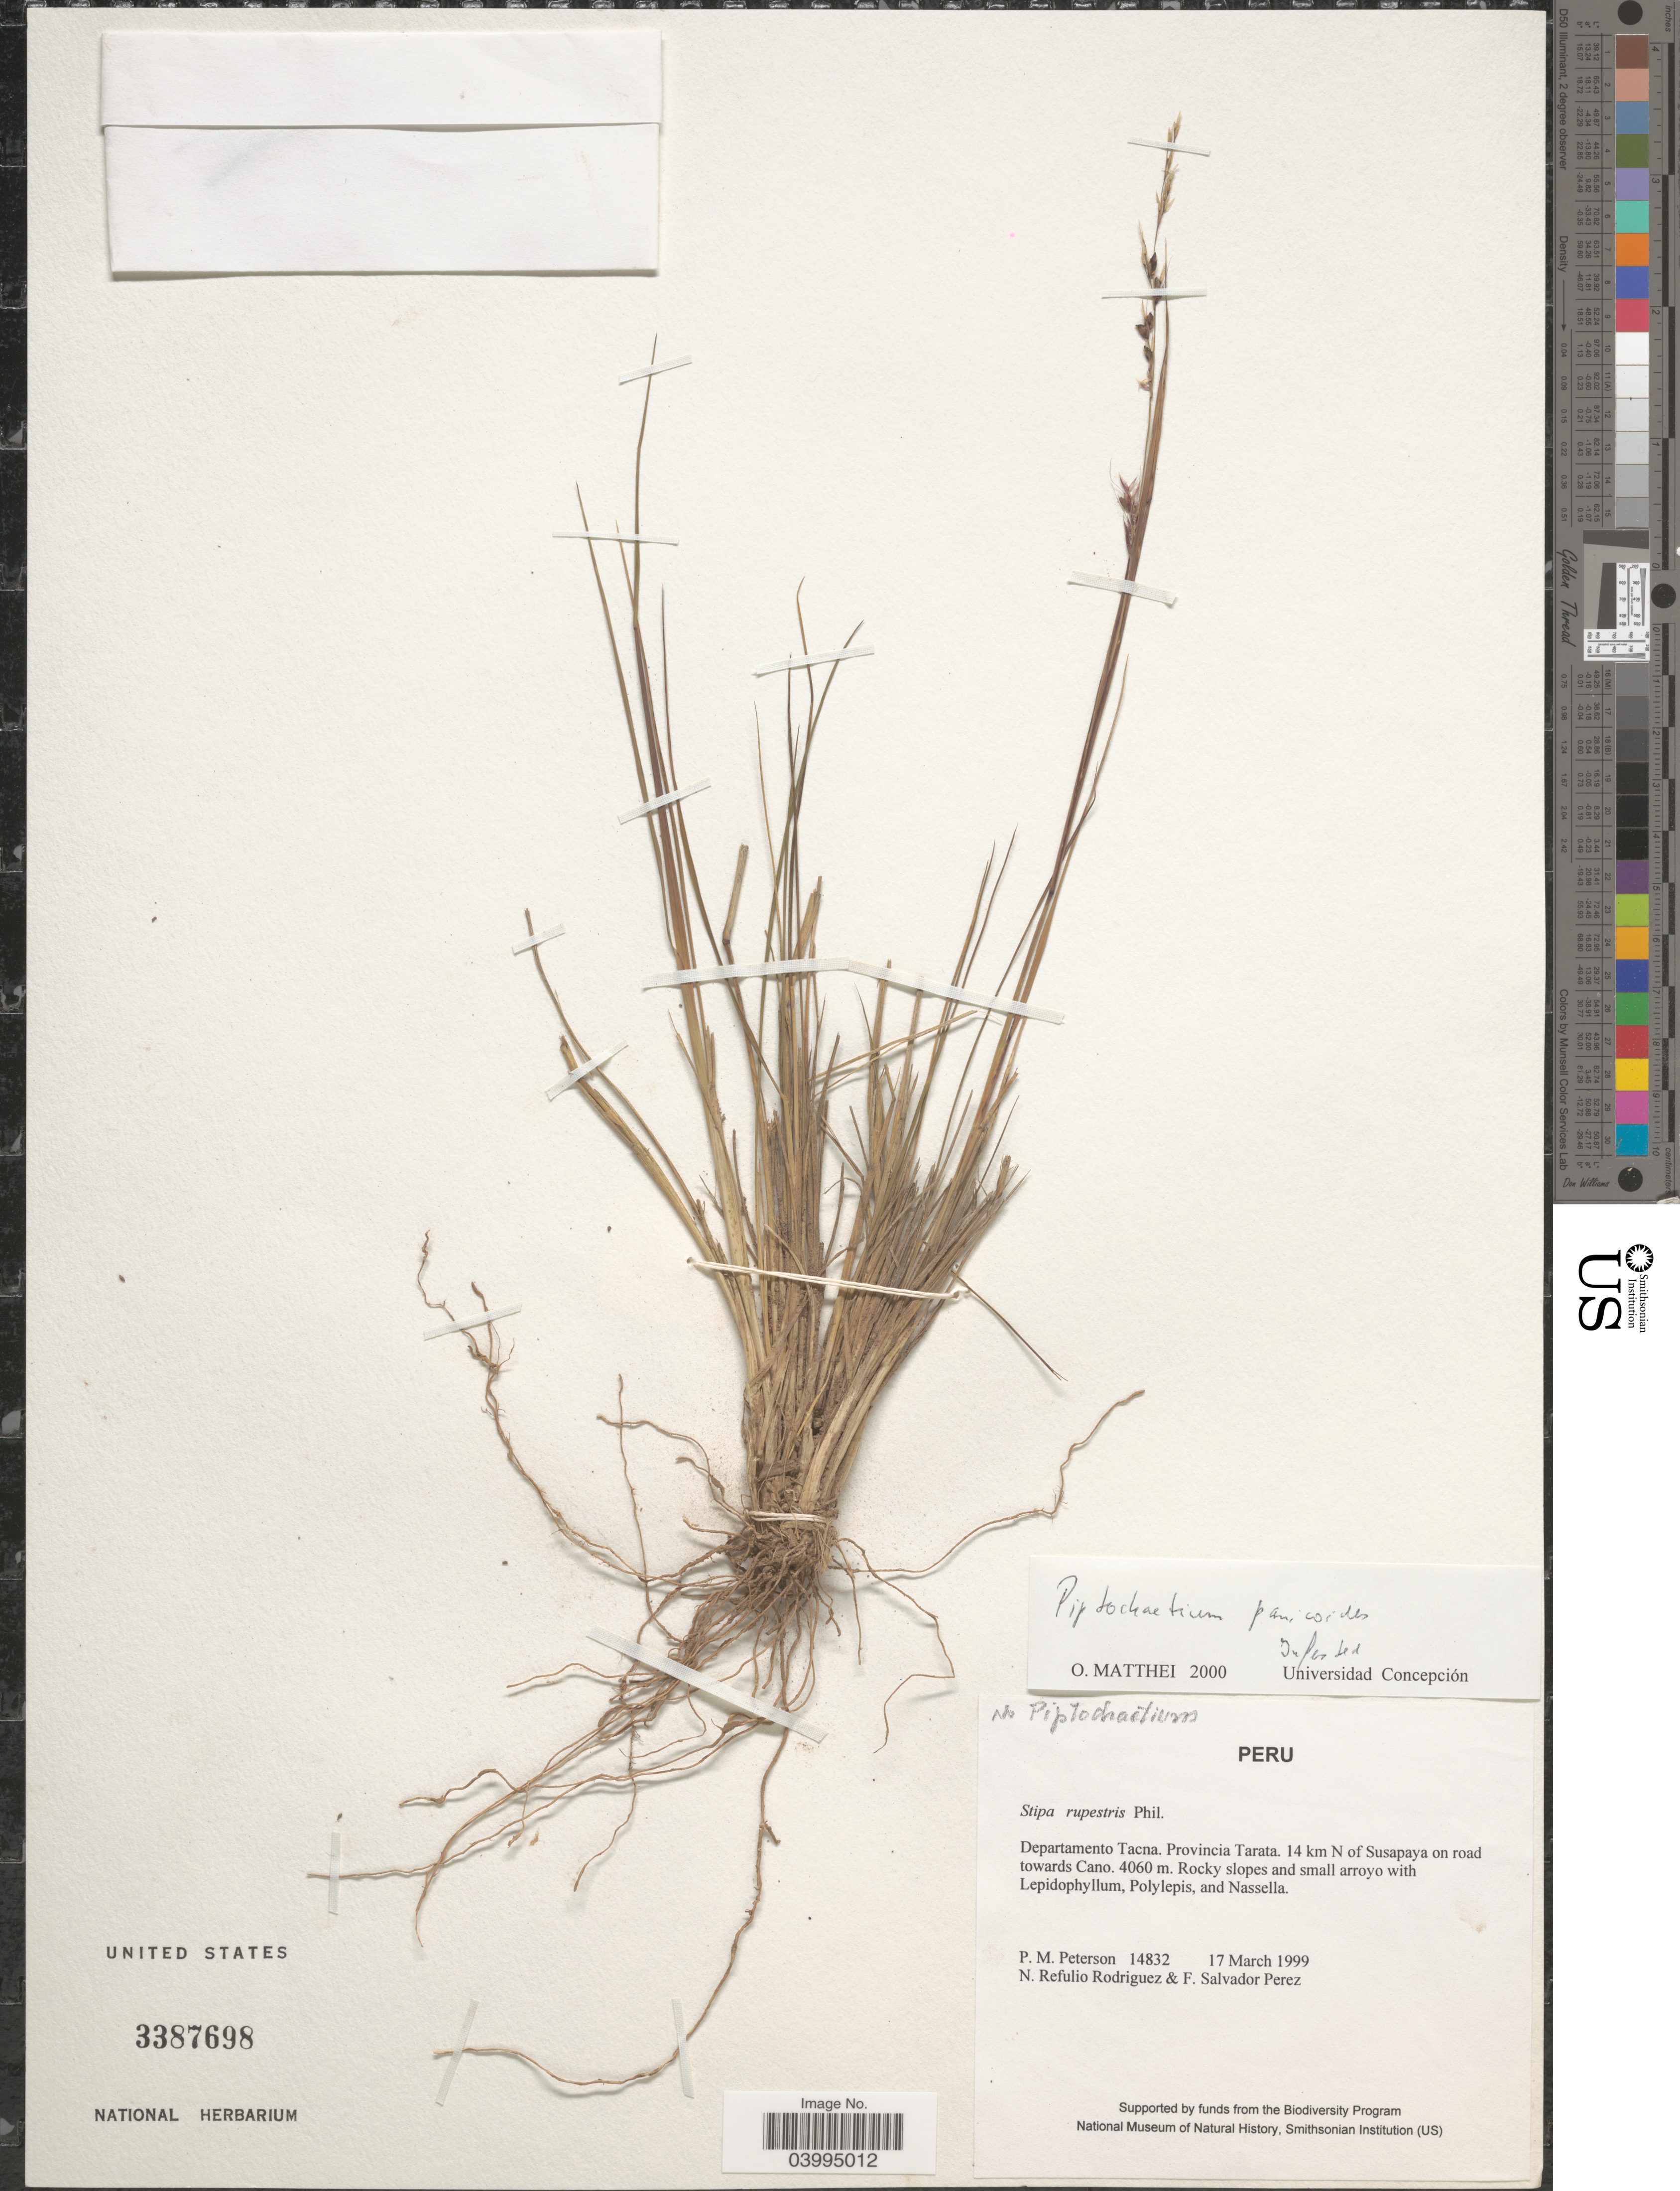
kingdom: Plantae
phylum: Tracheophyta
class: Liliopsida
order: Poales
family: Poaceae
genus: Stipa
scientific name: Stipa sp.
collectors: P. M. Peterson, N. Refulio-Rodríguez & F. Salvador Perez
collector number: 14832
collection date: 1999-03-17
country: Peru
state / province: Tacna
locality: Departamento Tacna. Provincia Tarat. 14 km N of Susapaya on road towards Cano.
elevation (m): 4060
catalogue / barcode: US 3387698